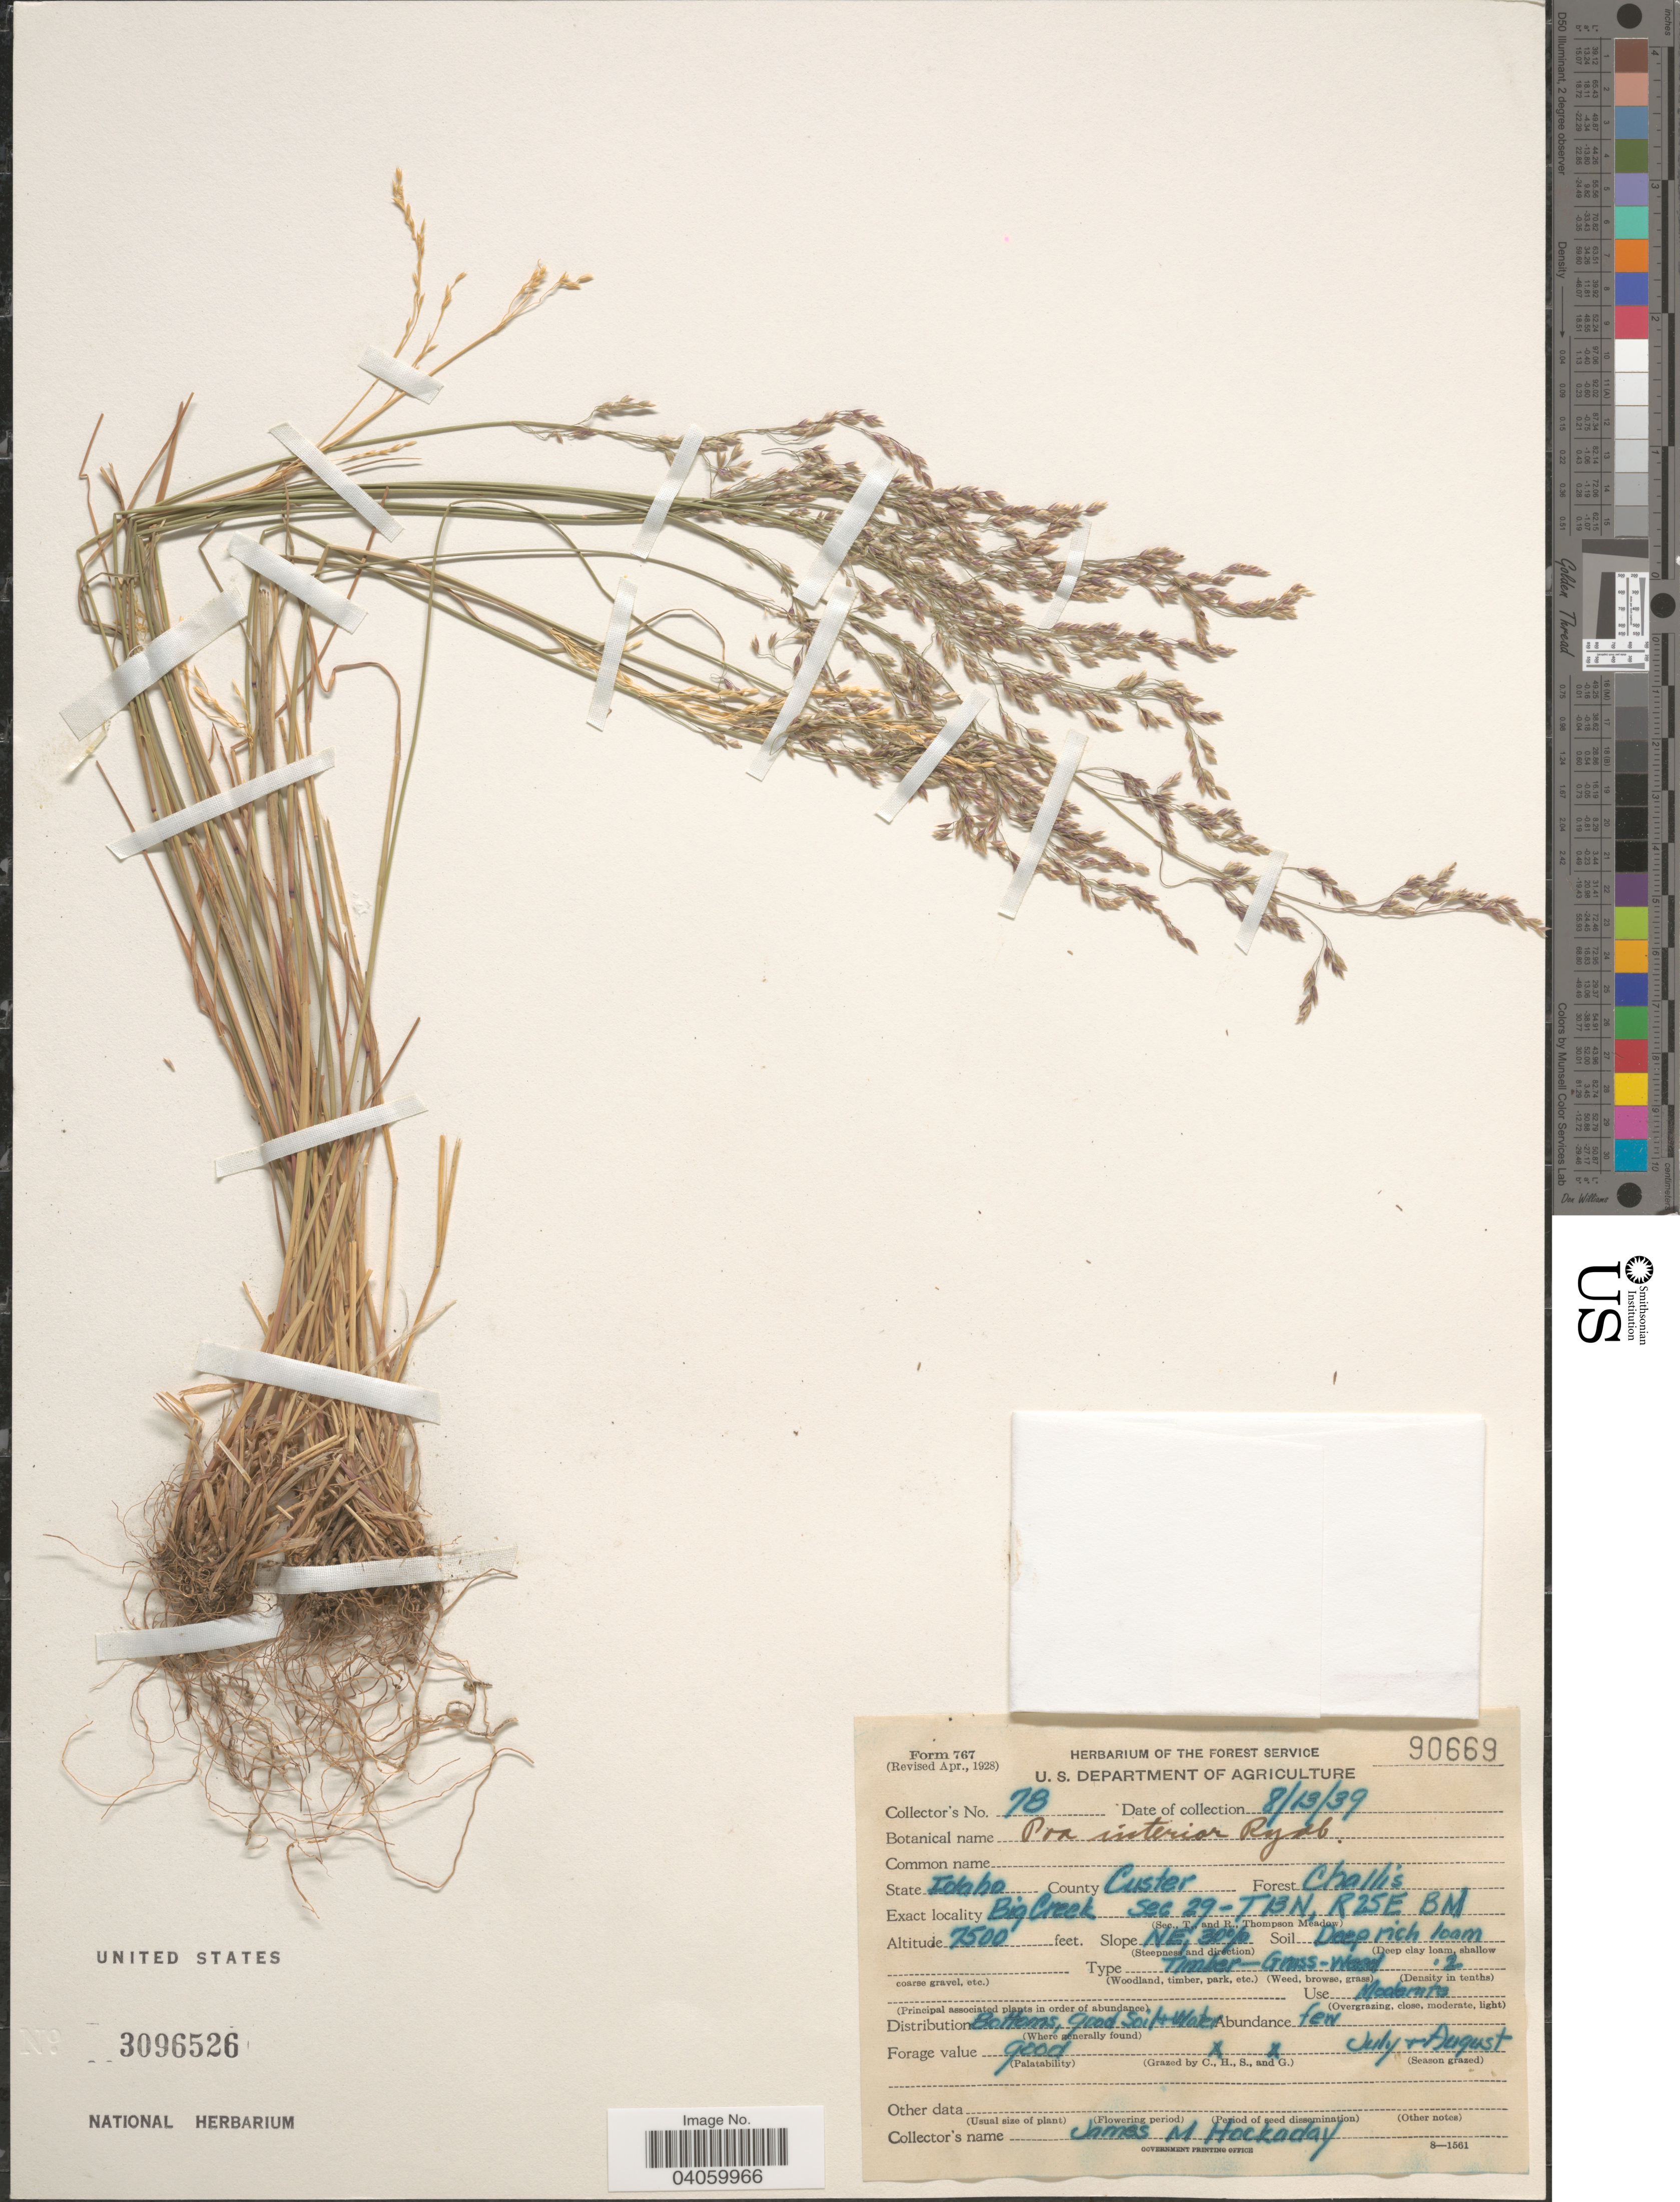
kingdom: Plantae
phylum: Tracheophyta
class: Liliopsida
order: Poales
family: Poaceae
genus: Poa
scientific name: Poa interior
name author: Rydb.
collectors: J. Hackaday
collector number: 78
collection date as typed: Transcribed d/m/y: 13/8/39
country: United States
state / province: Idaho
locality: County Custer. Forest Challis. Big Creek Sec 29-T13N, R25E BM.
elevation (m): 2286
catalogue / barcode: US 3096526